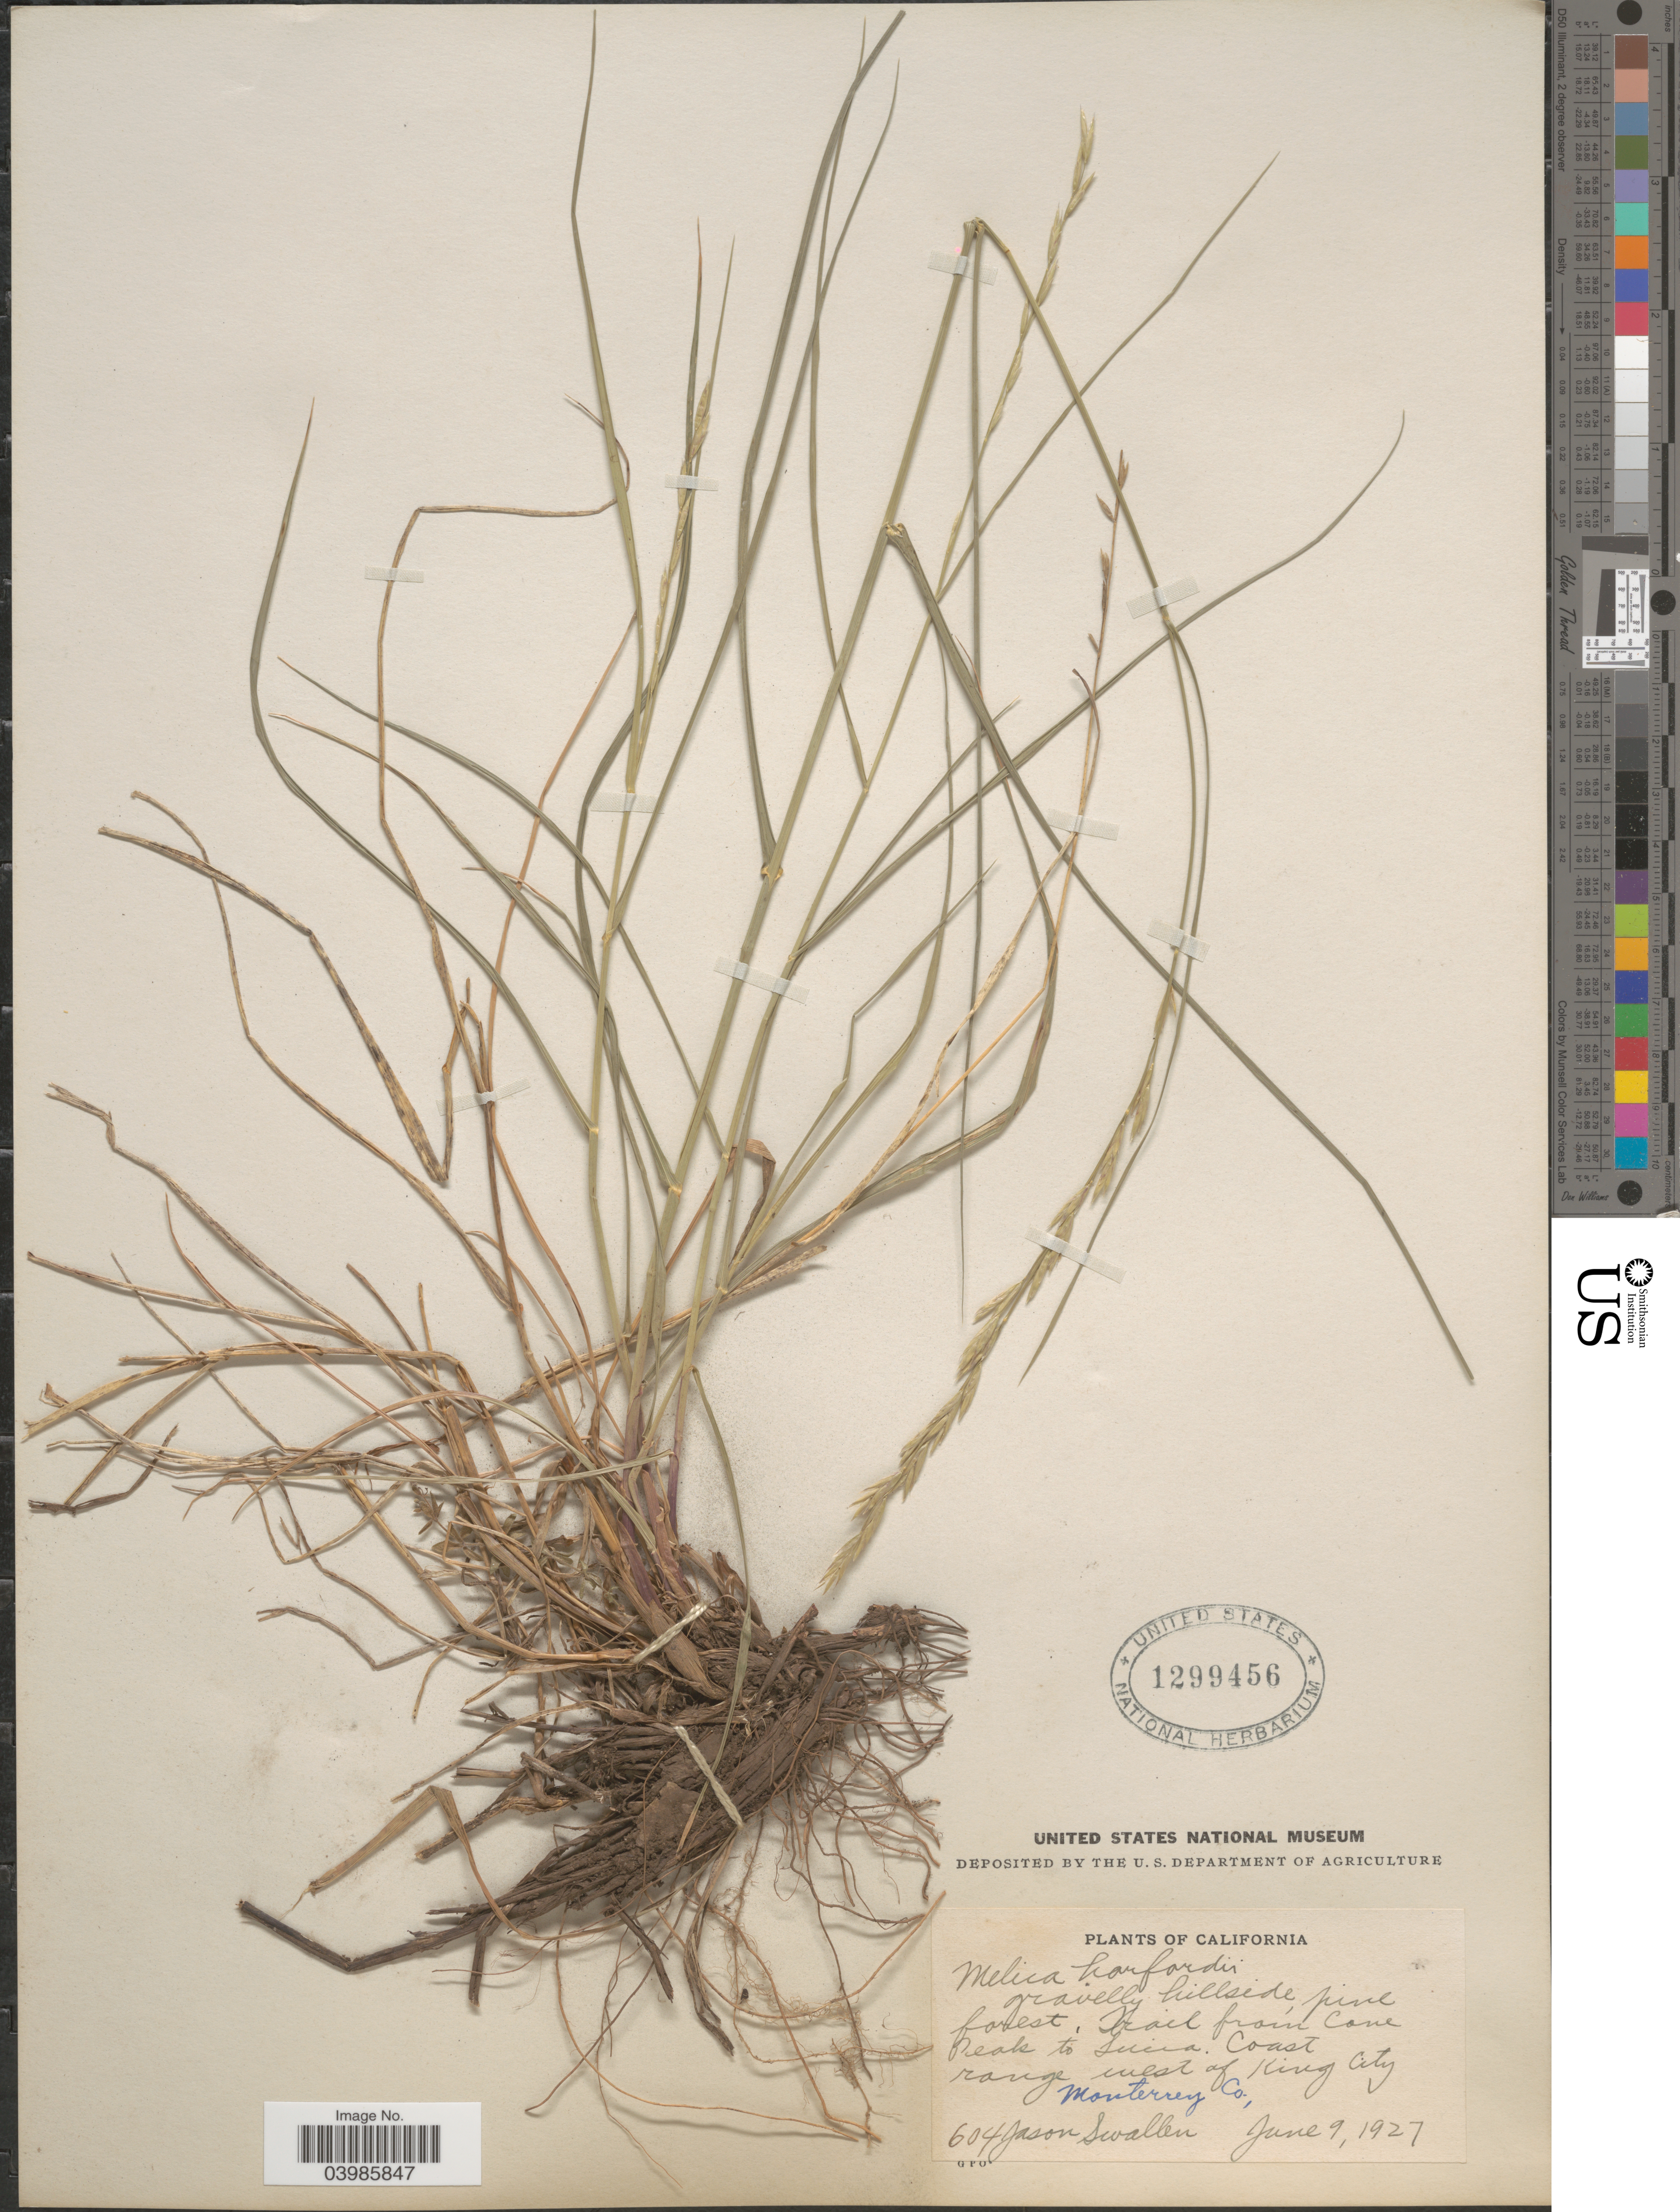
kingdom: Plantae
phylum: Tracheophyta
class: Liliopsida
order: Poales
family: Poaceae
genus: Melica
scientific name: Melica harfordii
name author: Bol.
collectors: J. R. Swallen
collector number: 604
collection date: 1927-06-09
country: United States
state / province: California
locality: Gravelly hillside, pine forest, Trail from Cone Peak to Lucia Coast range west of King City. Monterrey Co.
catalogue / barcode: US 1299456